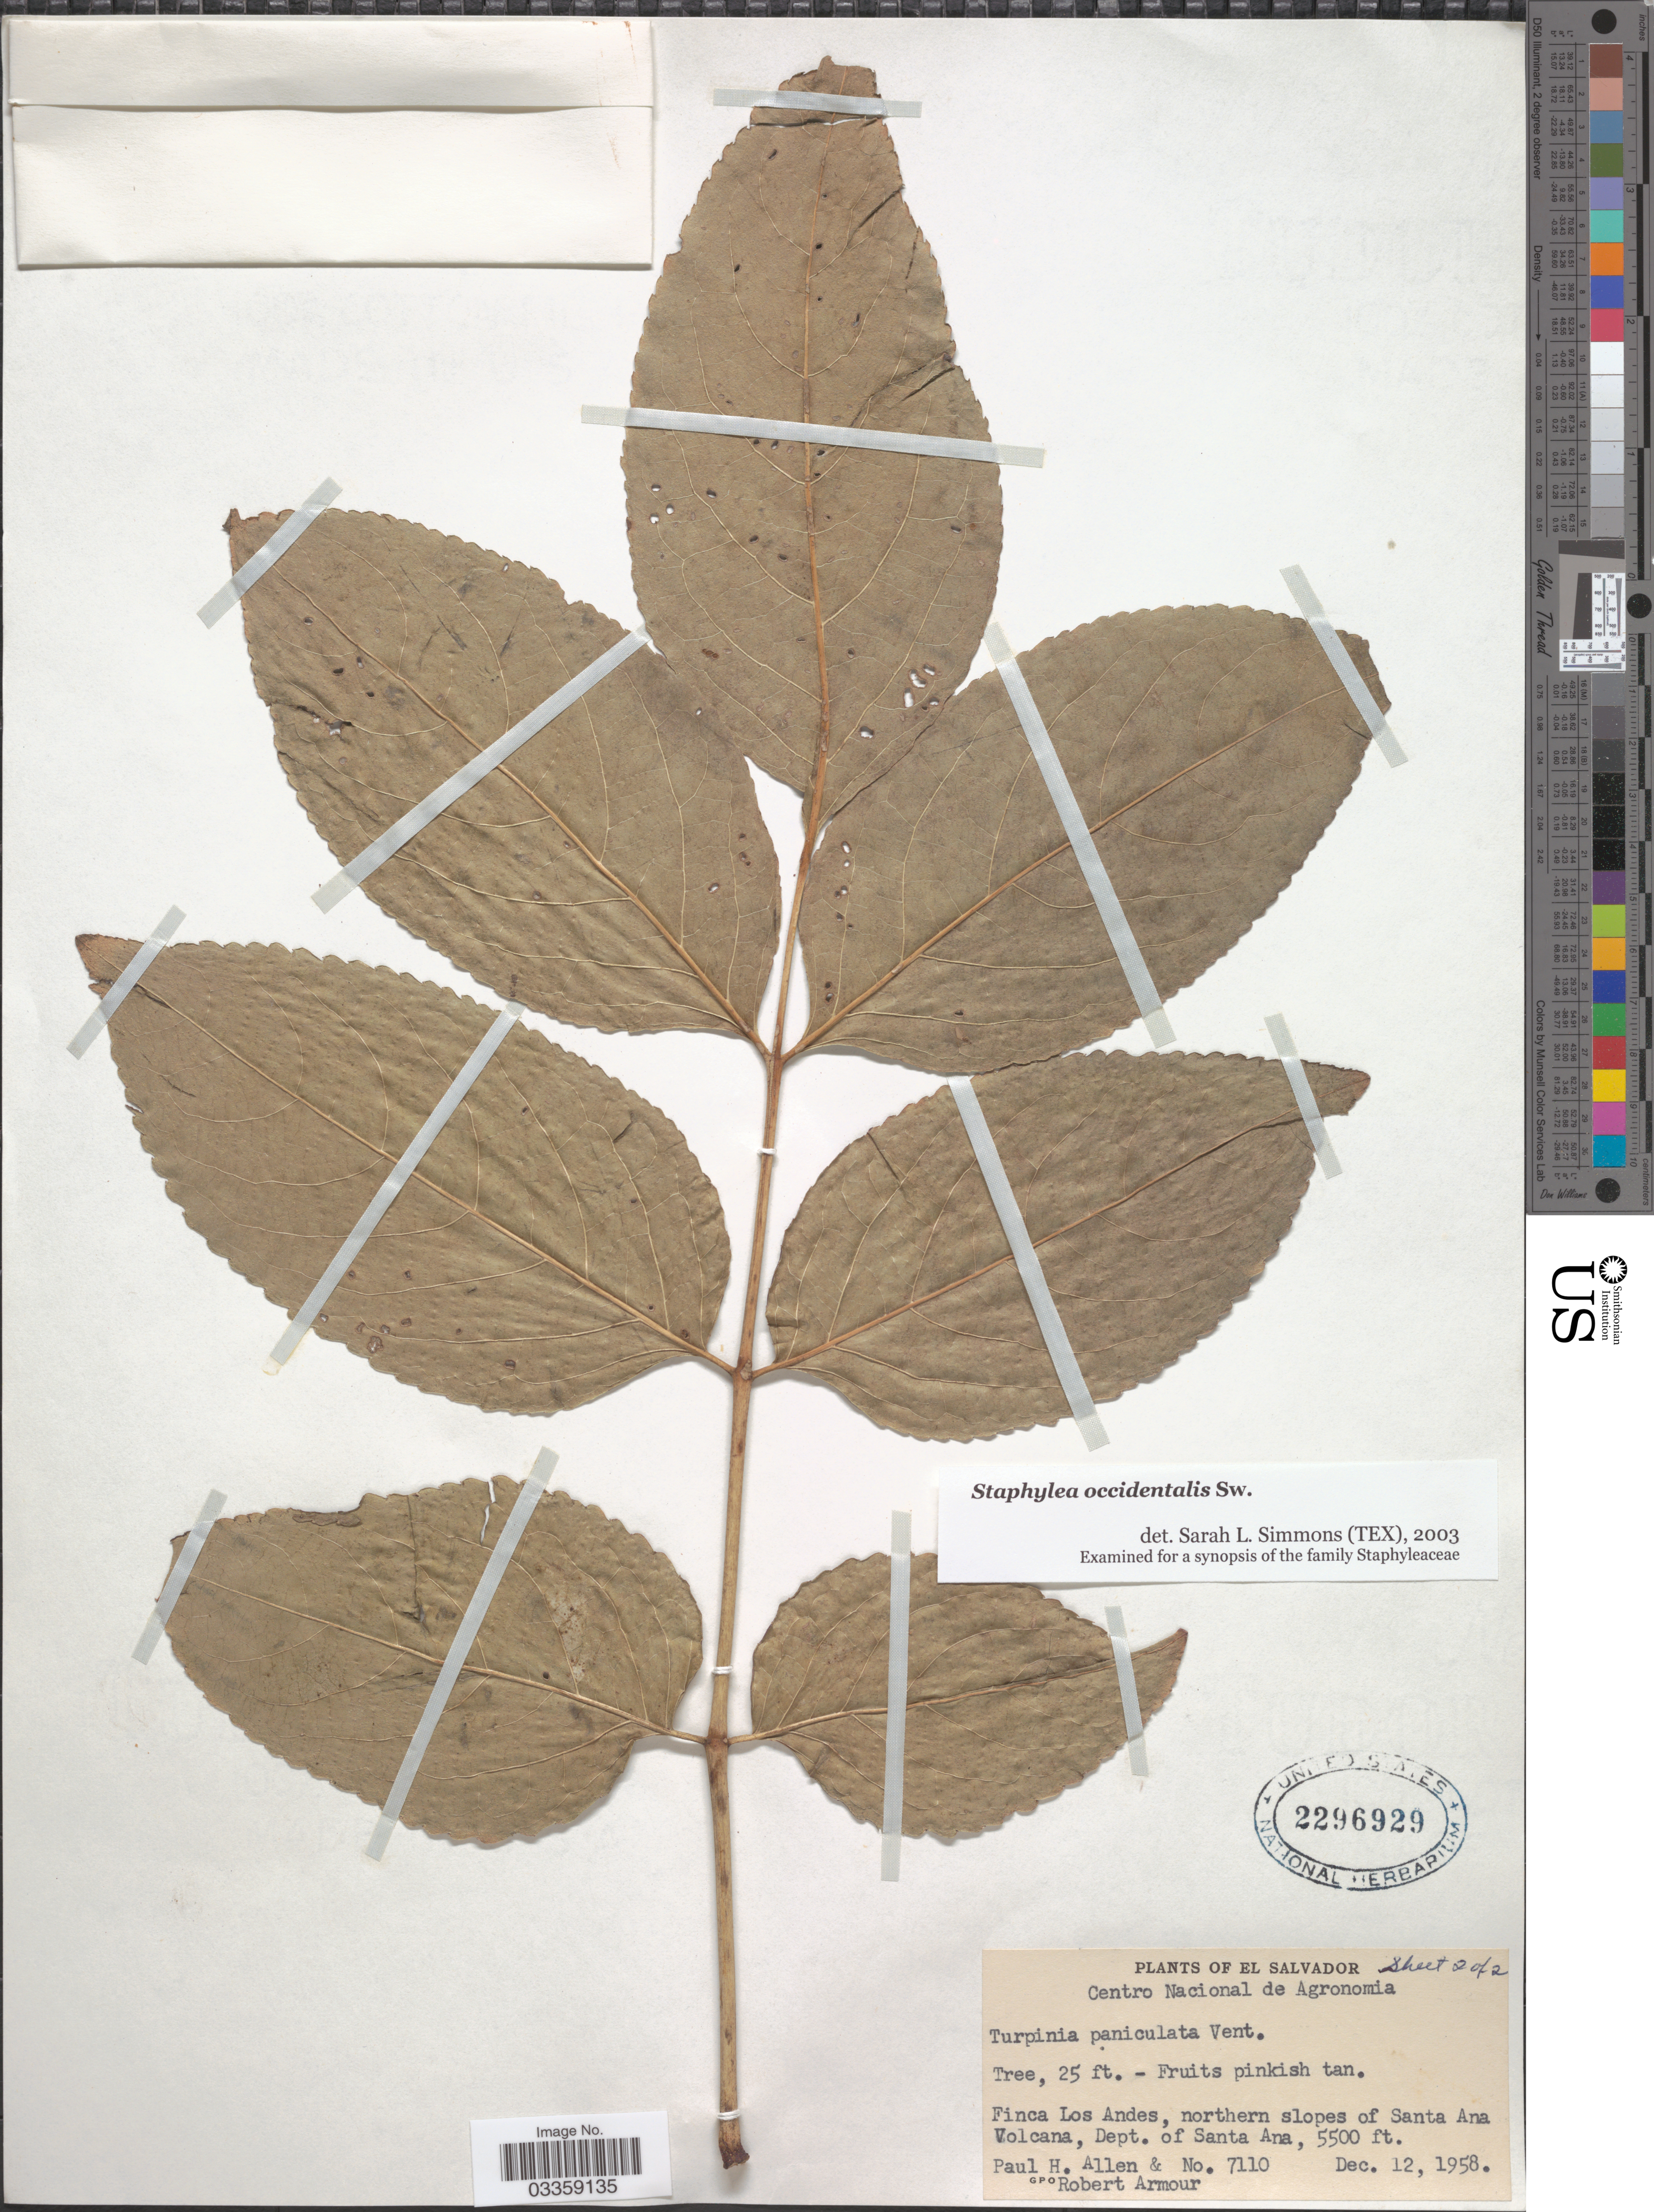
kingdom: Plantae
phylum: Tracheophyta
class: Magnoliopsida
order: Crossosomatales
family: Staphyleaceae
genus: Turpinia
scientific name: Turpinia occidentalis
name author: (Sw.) G. Don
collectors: P. H. Allen & R. Armour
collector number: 7110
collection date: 1958-12-12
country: El Salvador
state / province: Santa Ana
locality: Finca Los Andes, northern slopes of Santa Ana Volcano, Dept. of Santa Ana.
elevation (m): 1676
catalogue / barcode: US 2296929